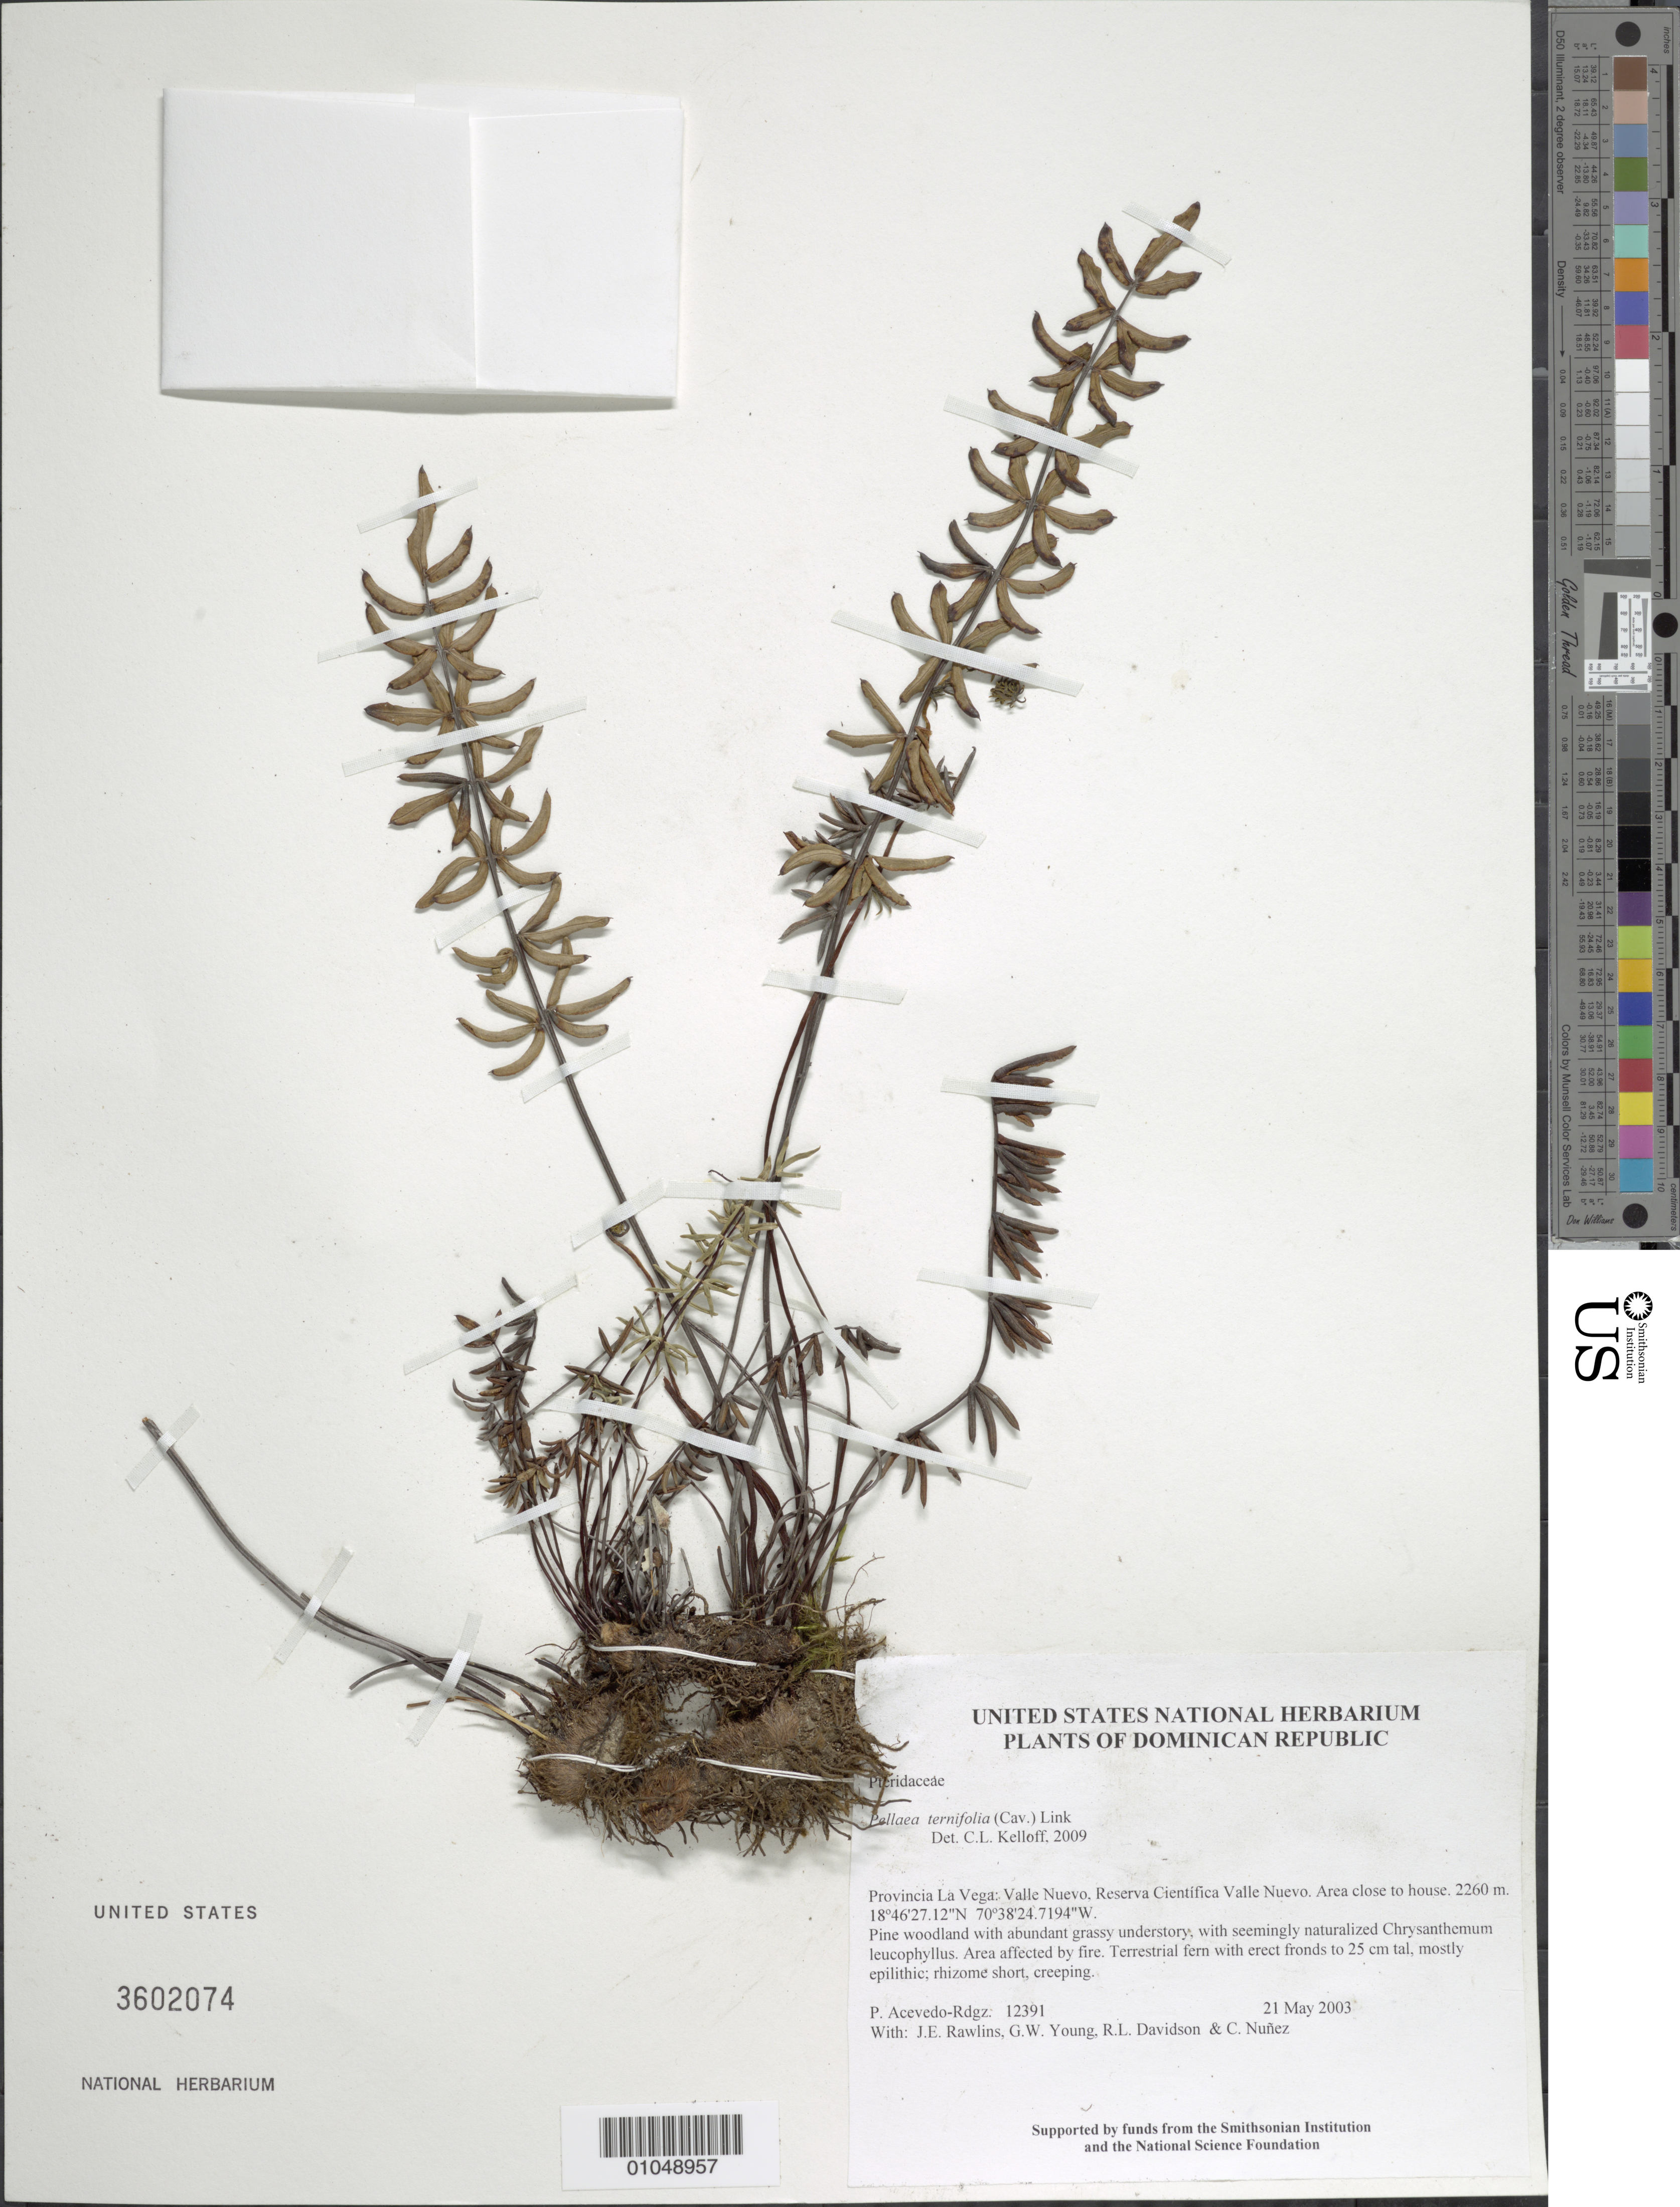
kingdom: Plantae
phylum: Tracheophyta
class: Polypodiopsida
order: Polypodiales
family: Pteridaceae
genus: Pellaea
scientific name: Pellaea ternifolia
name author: (Cav.) Link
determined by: Kelloff, Carol L., (US), Smithsonian Institution - National Museum of Natural History (UNITED STATES)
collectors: P. Acevedo-Rodr., J. Rawlins, G. Young, R. Davidson & C. Nunez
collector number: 12391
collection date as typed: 21 May 2003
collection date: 2003-05-21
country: Dominican Republic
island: Hispaniola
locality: Provincia La Vega: Valle Nuevo, Reserva Científica Valle Nuevo. Area close to house.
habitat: Pine woodland with abundant grassy understory, with seemingly naturalized Chrysanthemum leucophyllus. Area affected by fire.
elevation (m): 2260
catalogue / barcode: US 3602074